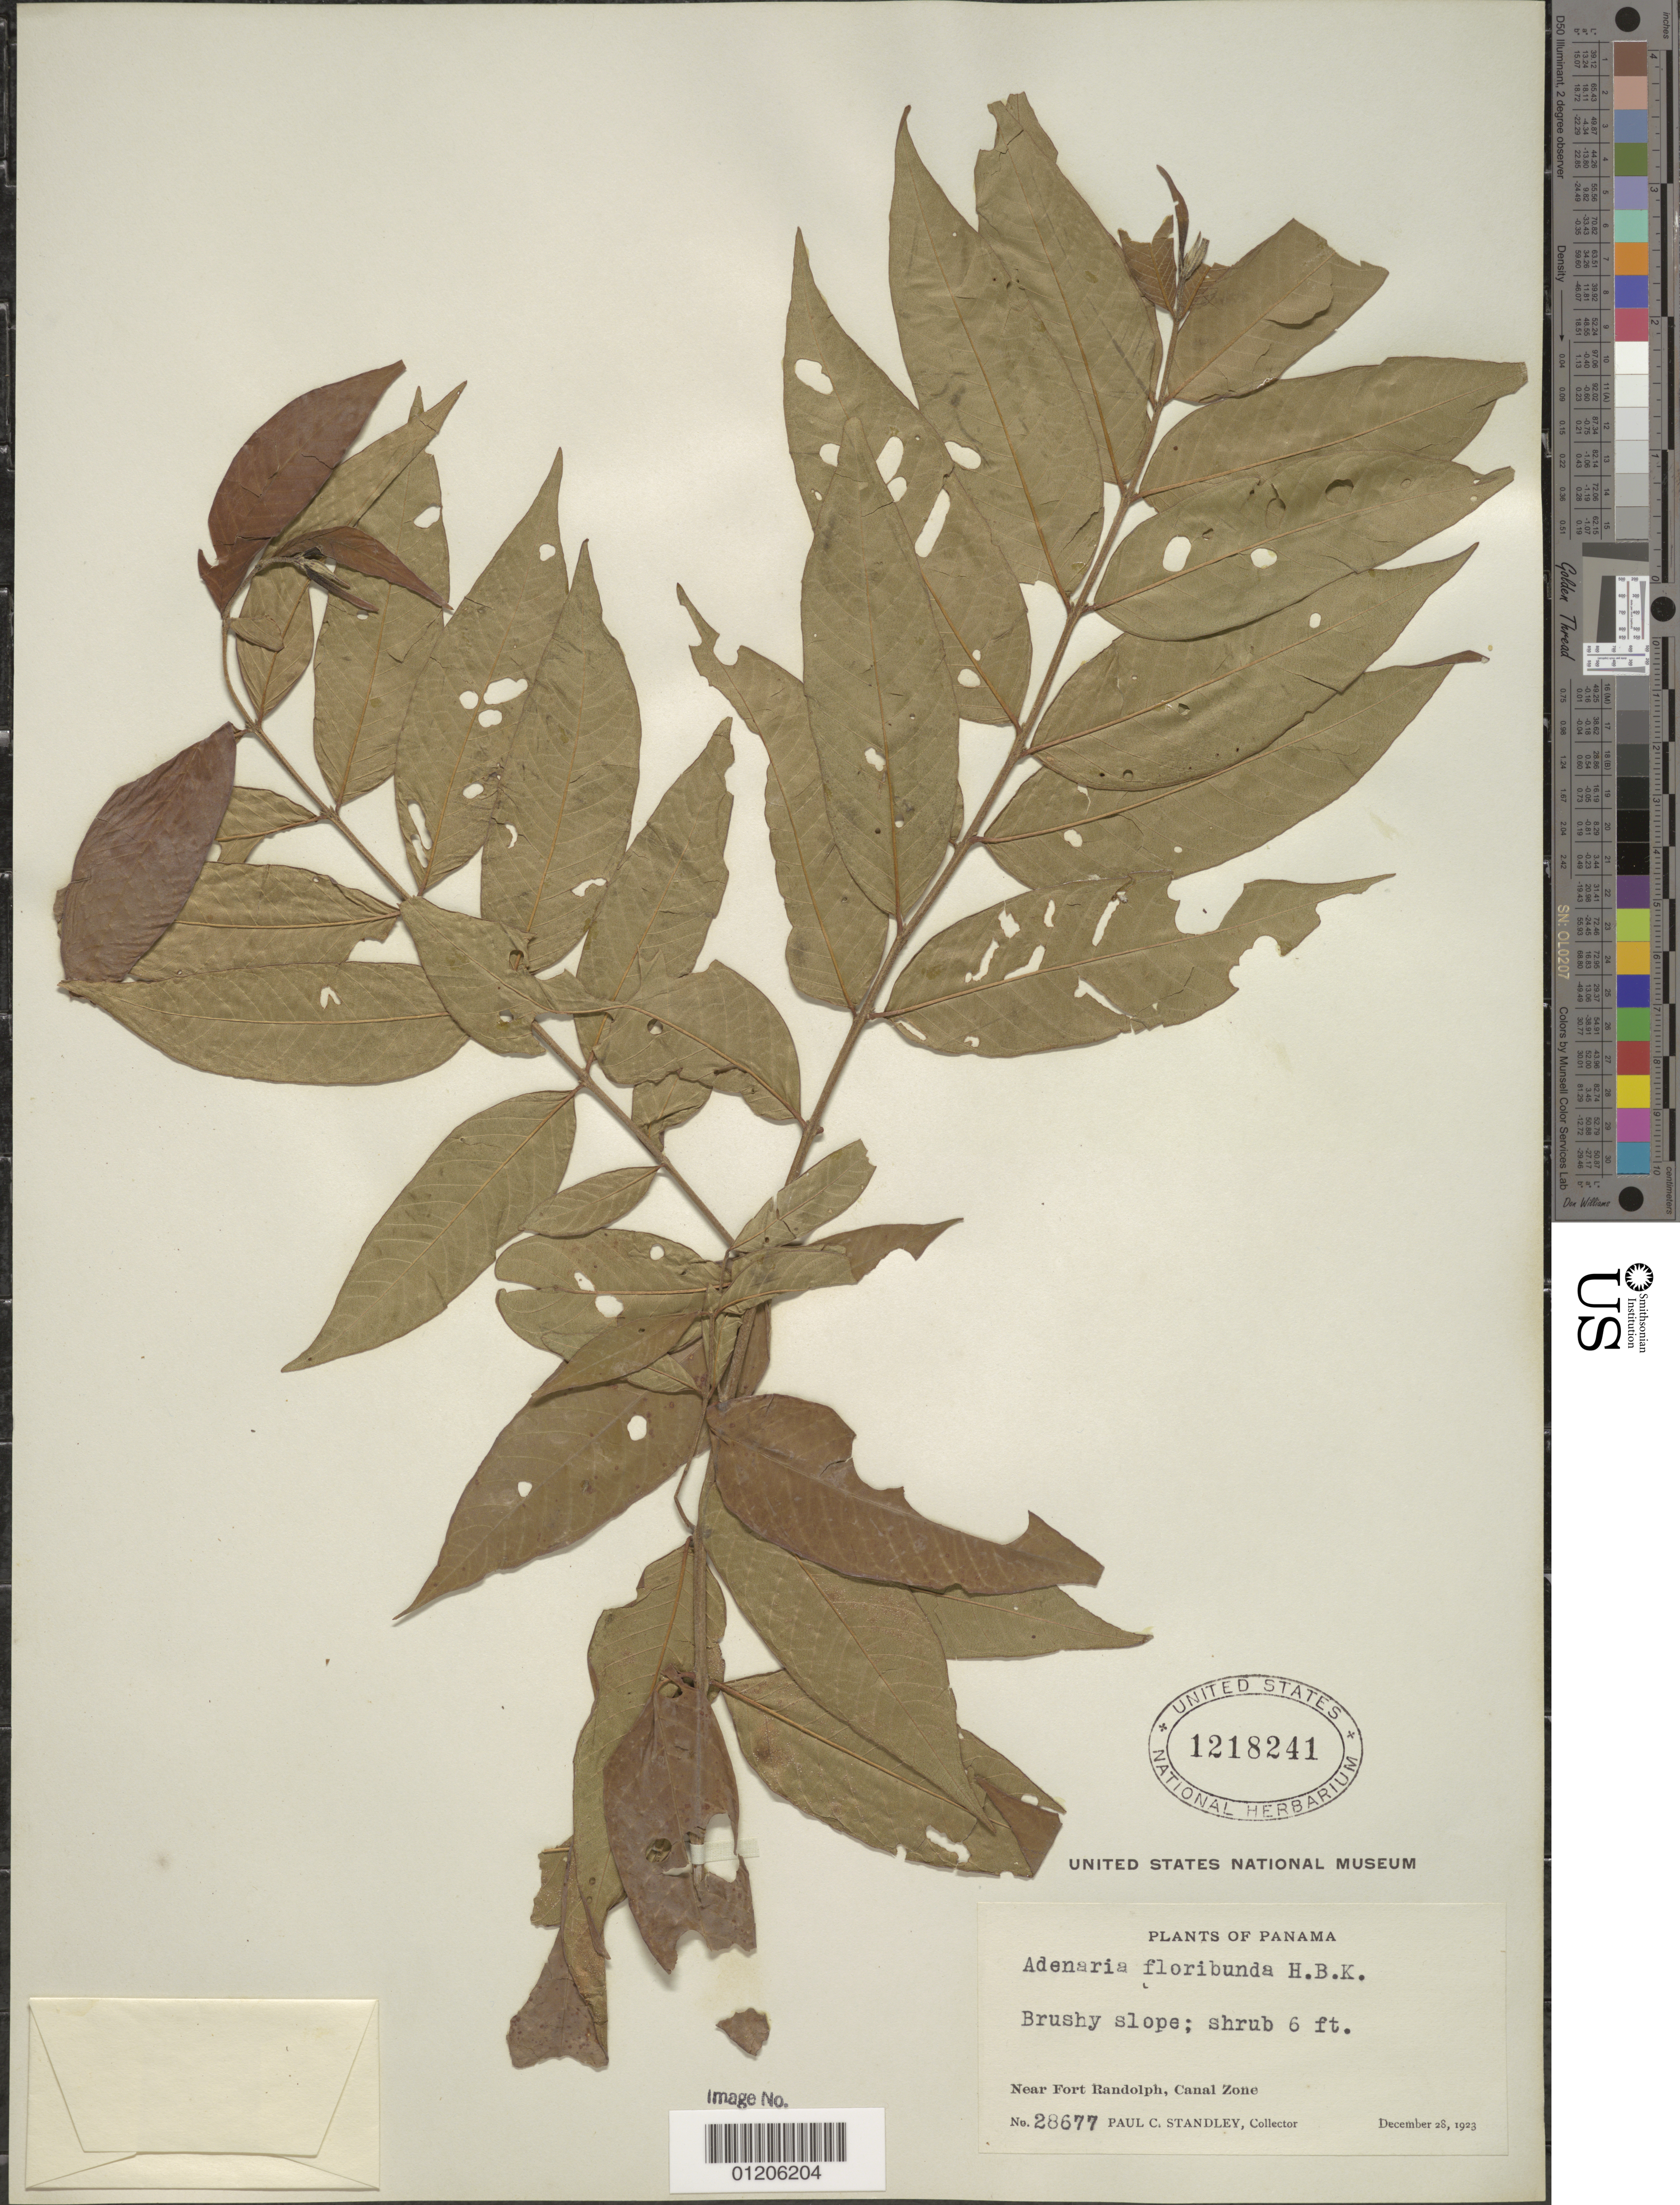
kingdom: Plantae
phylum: Tracheophyta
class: Magnoliopsida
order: Myrtales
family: Lythraceae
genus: Adenaria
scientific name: Adenaria floribunda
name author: Kunth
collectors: P. C. Standley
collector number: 28677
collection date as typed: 28 Dec 1923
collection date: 1923-12-28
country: Panama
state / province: Colón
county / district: Canal Zone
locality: Near Fort Rudolph.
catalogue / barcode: US 1218241